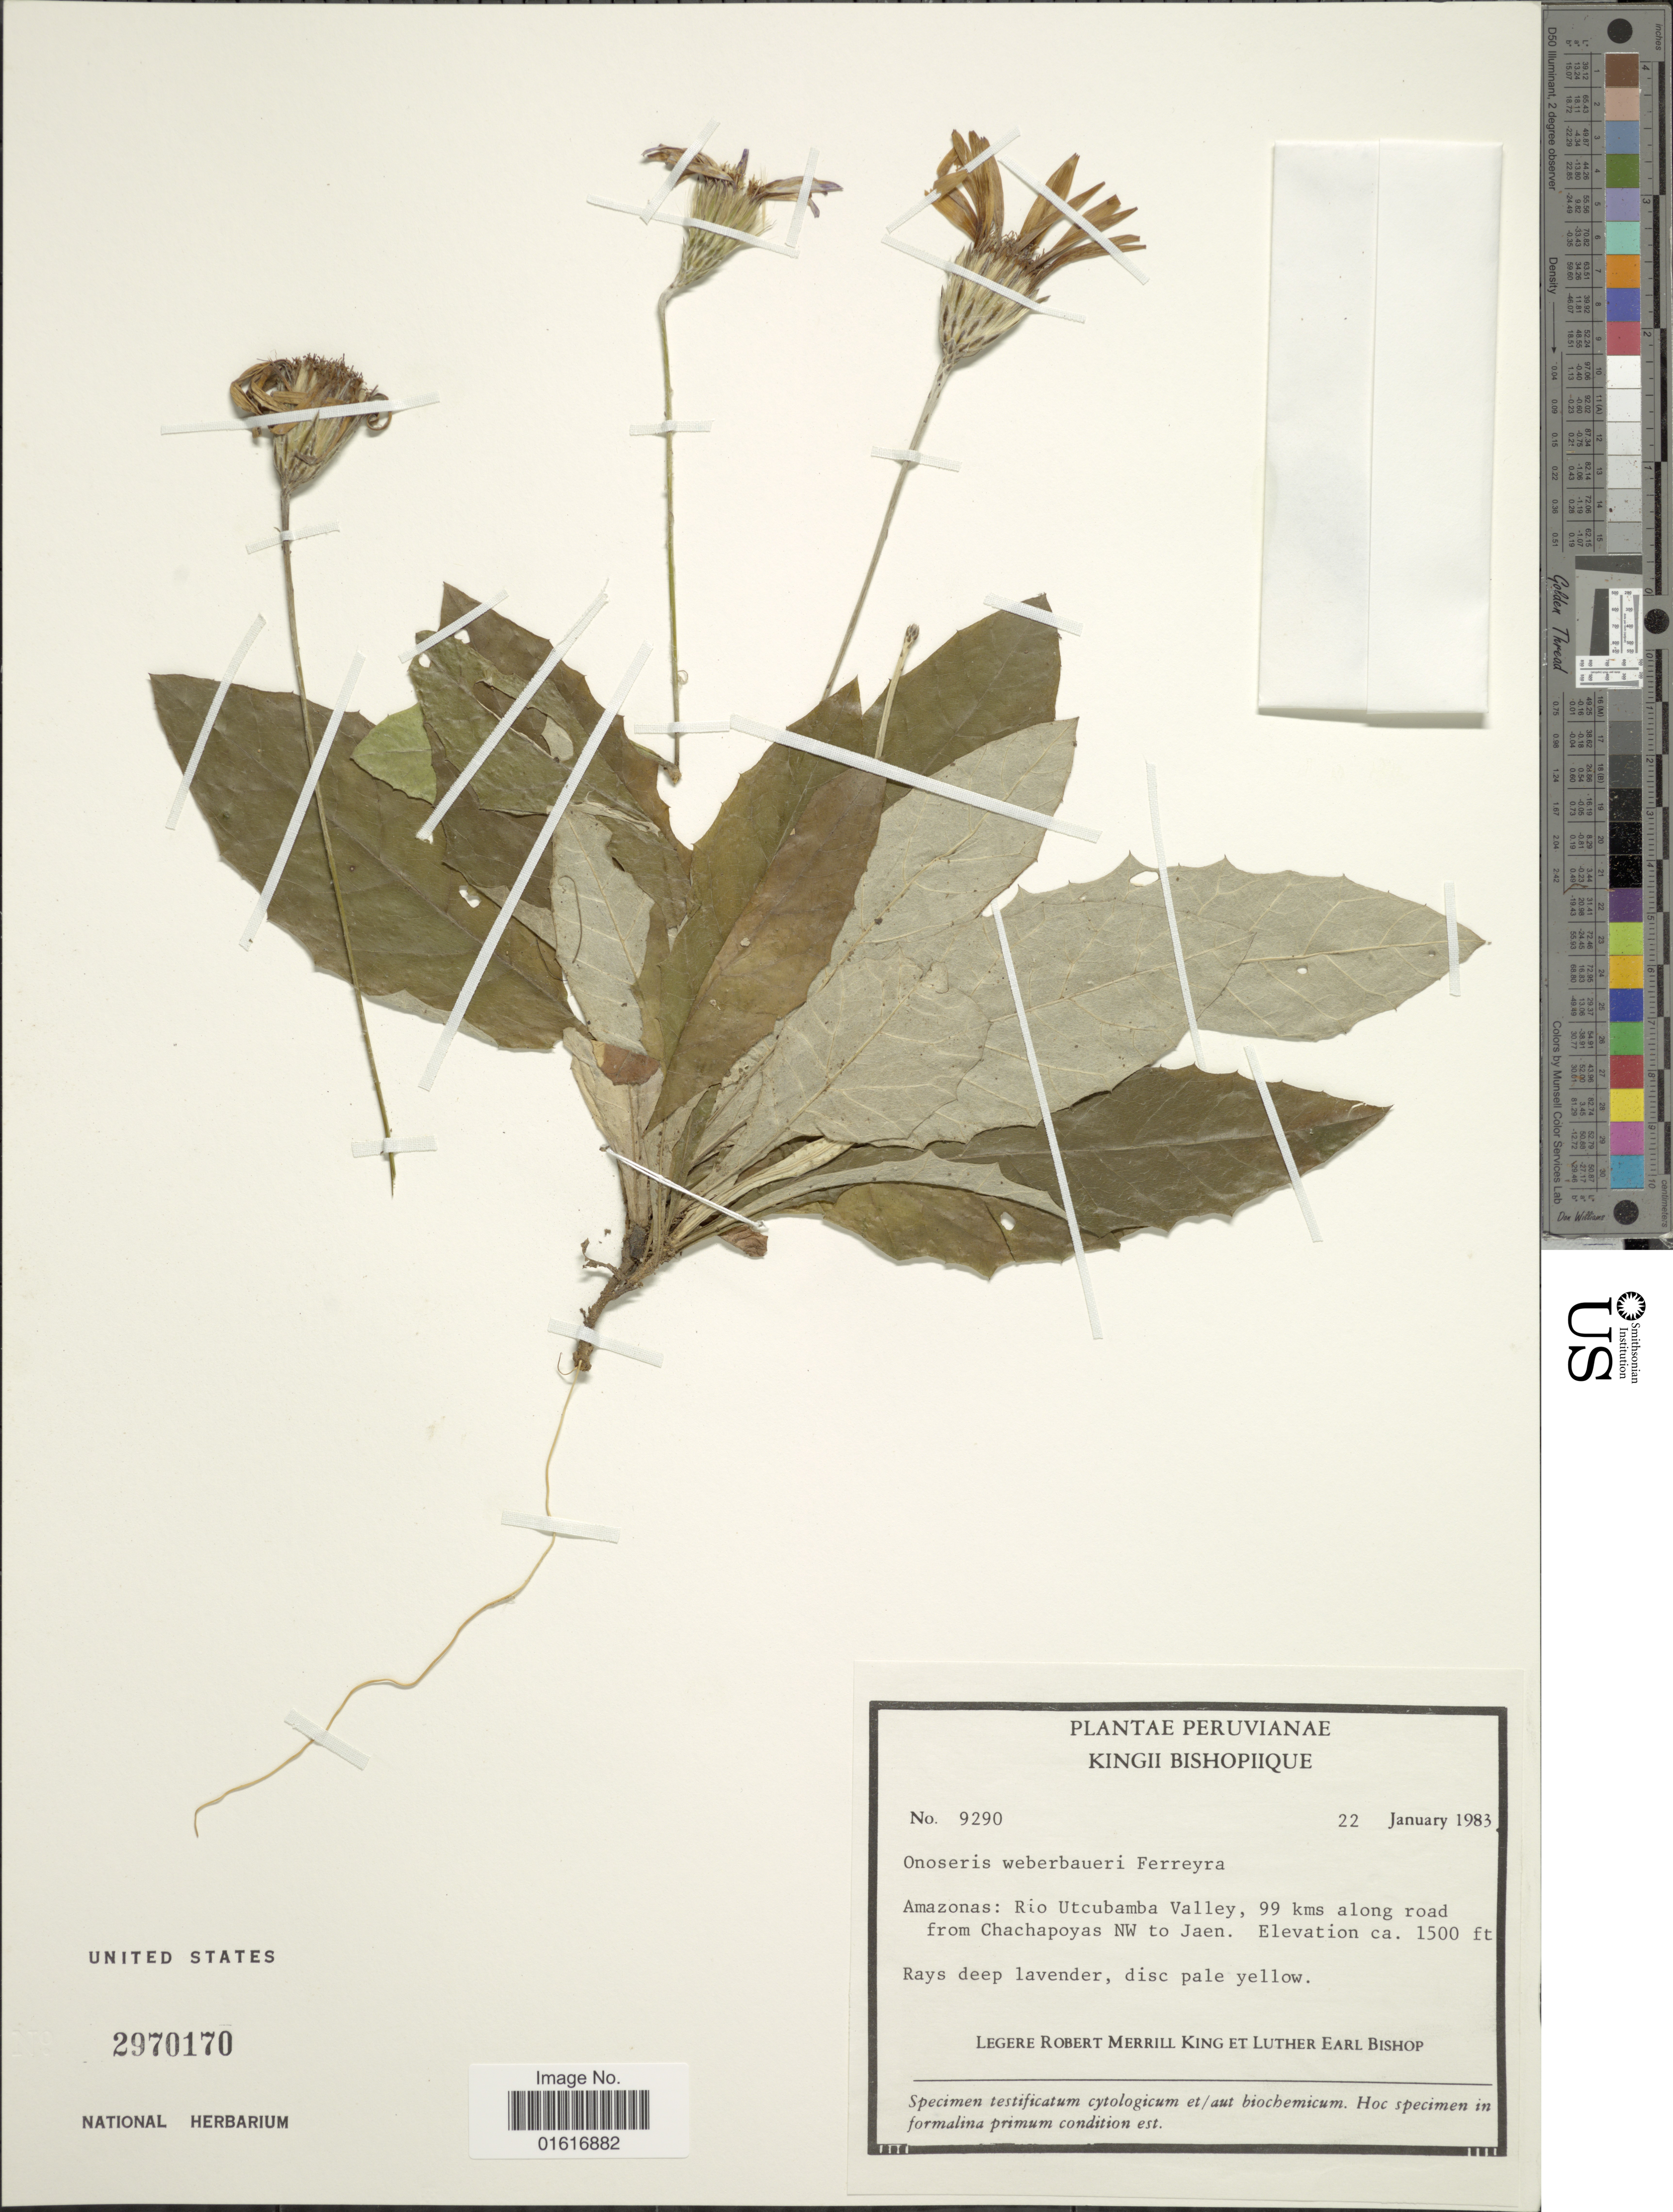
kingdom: Plantae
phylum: Tracheophyta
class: Magnoliopsida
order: Asterales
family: Asteraceae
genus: Onoseris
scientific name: Onoseris weberbaueri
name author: Ferreyra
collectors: R. M. King & L. E. Bishop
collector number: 9290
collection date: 1983-01-22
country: Peru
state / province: Amazonas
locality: Rio Utcubamba Valley, 99 kms along road from Chachapoyas NW to Jaen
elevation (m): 457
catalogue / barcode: US 2970170